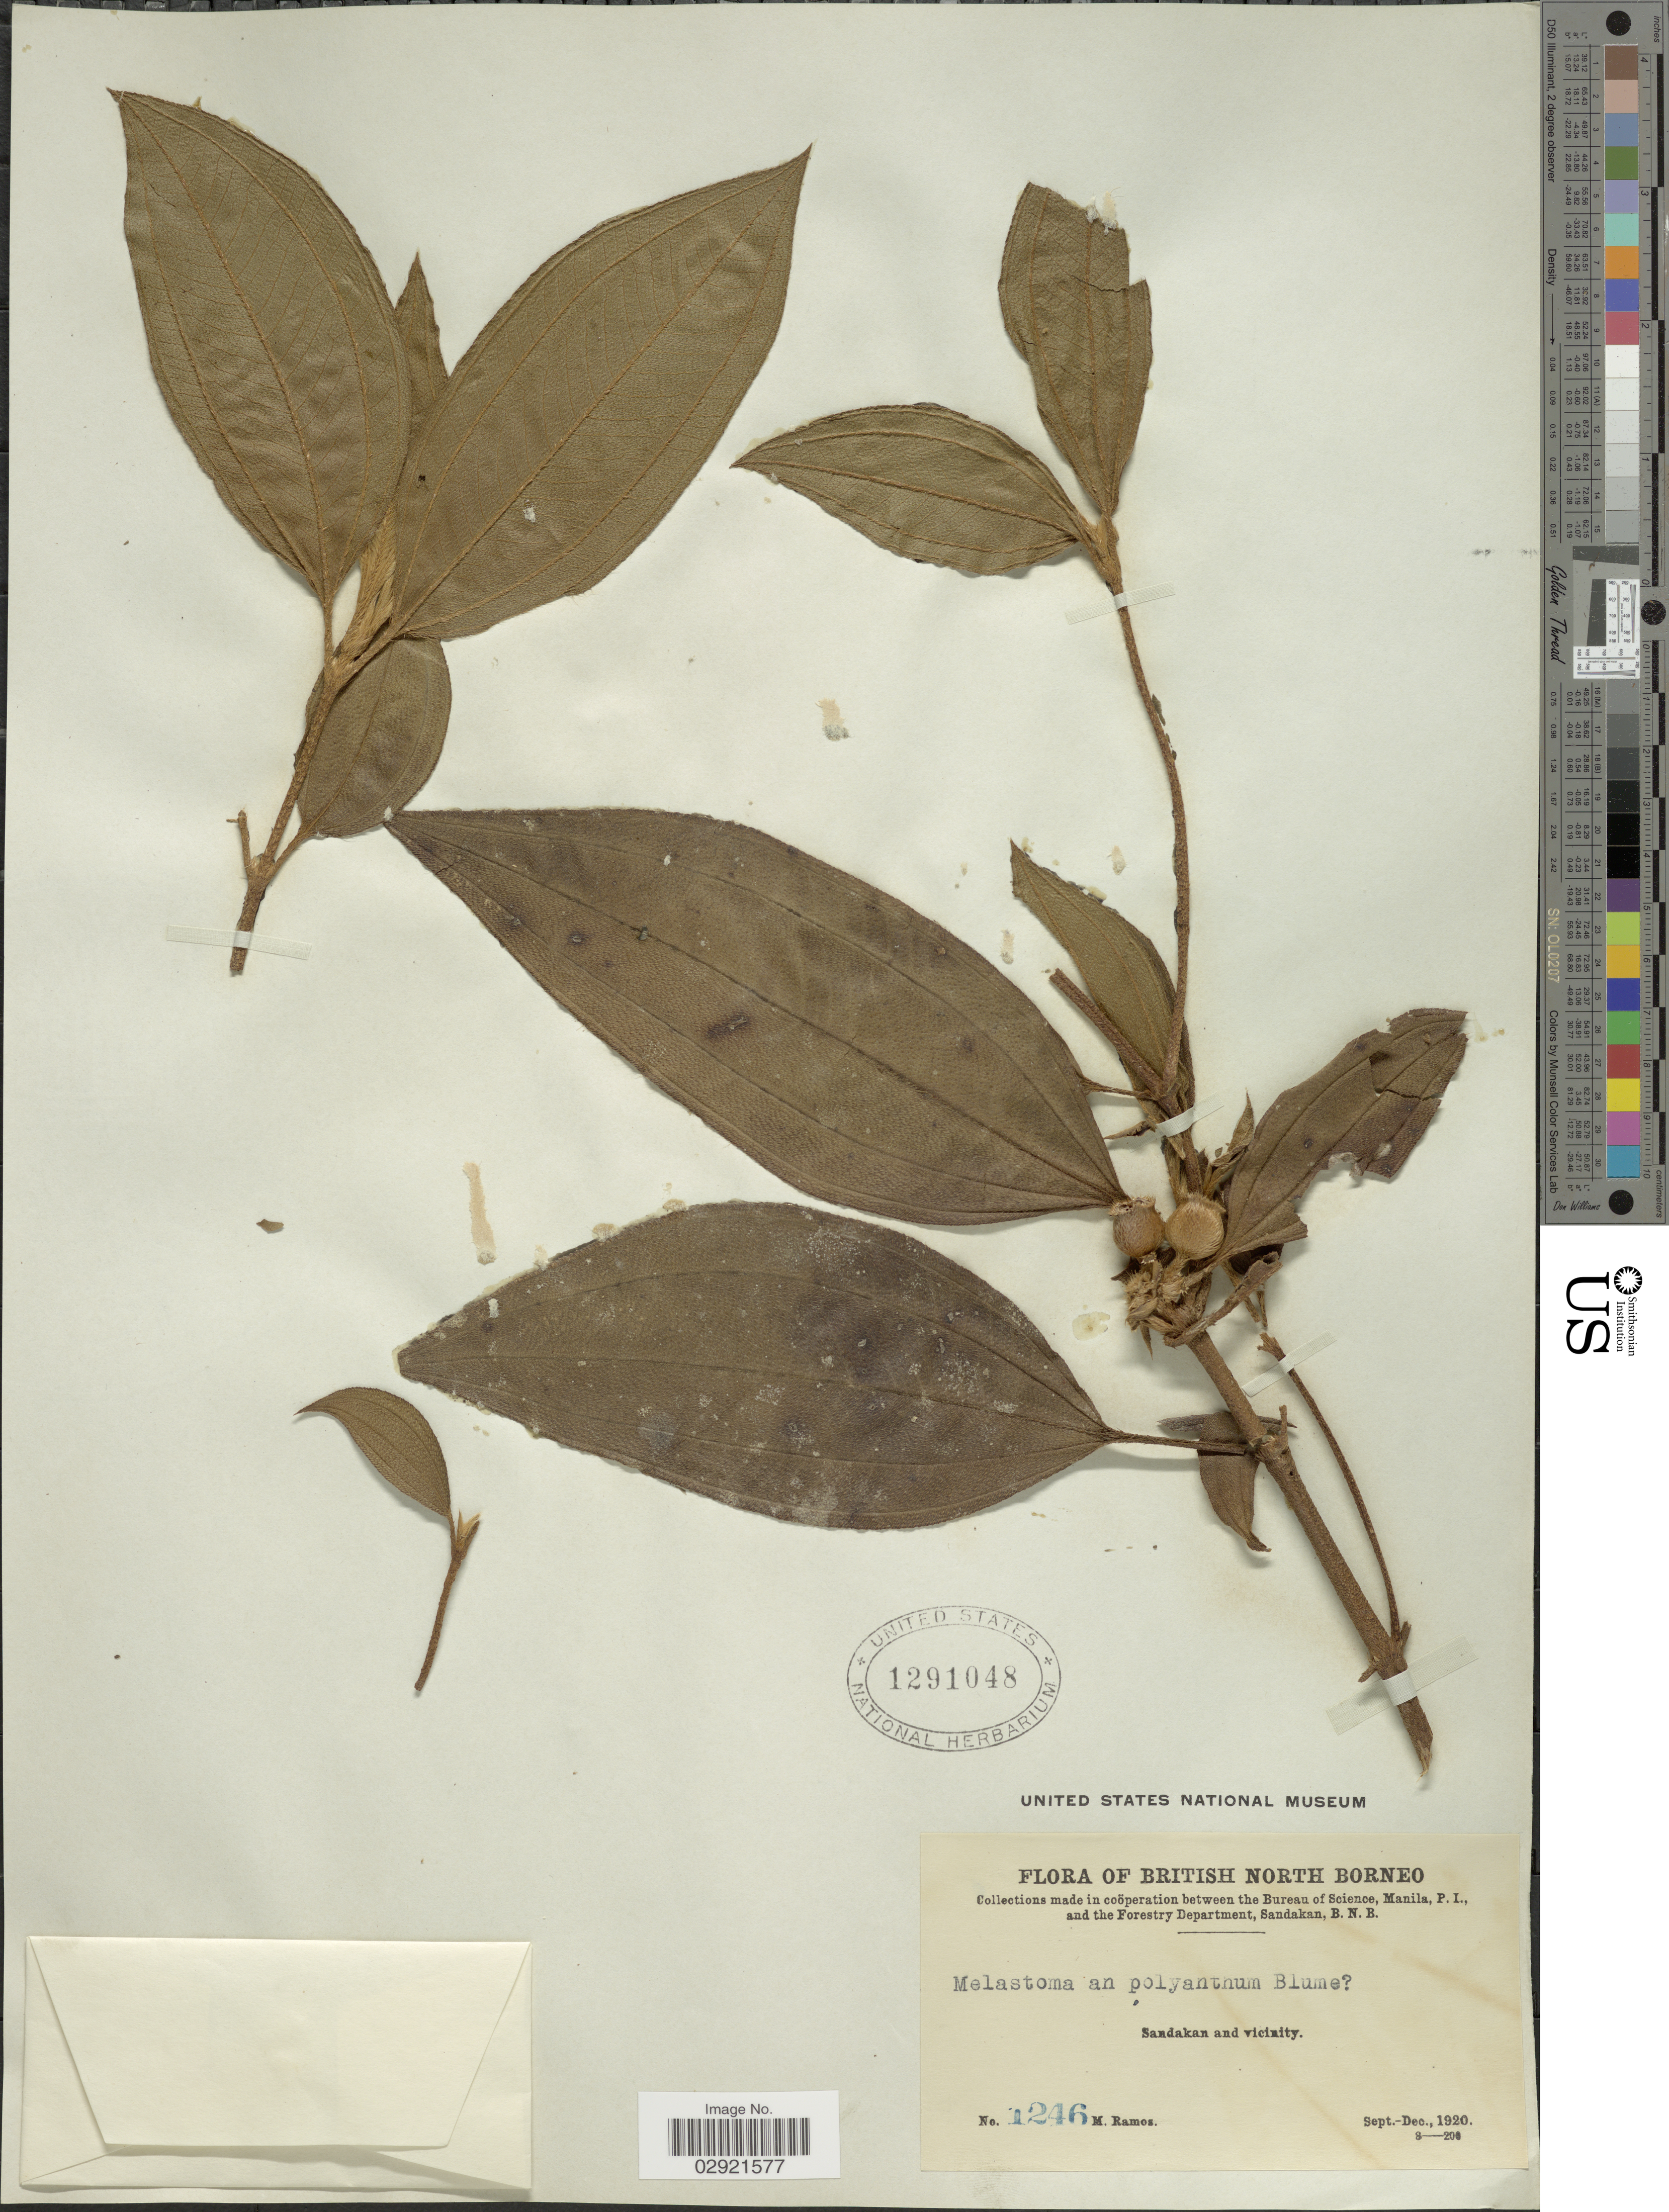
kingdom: Plantae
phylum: Tracheophyta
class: Magnoliopsida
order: Myrtales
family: Melastomataceae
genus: Melastoma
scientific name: Melastoma malabathricum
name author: L.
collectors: M. Ramos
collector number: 1246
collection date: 1920-09/1920-12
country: Malaysia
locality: British North Borneo. Sandakan and vicinity.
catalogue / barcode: US 1291048